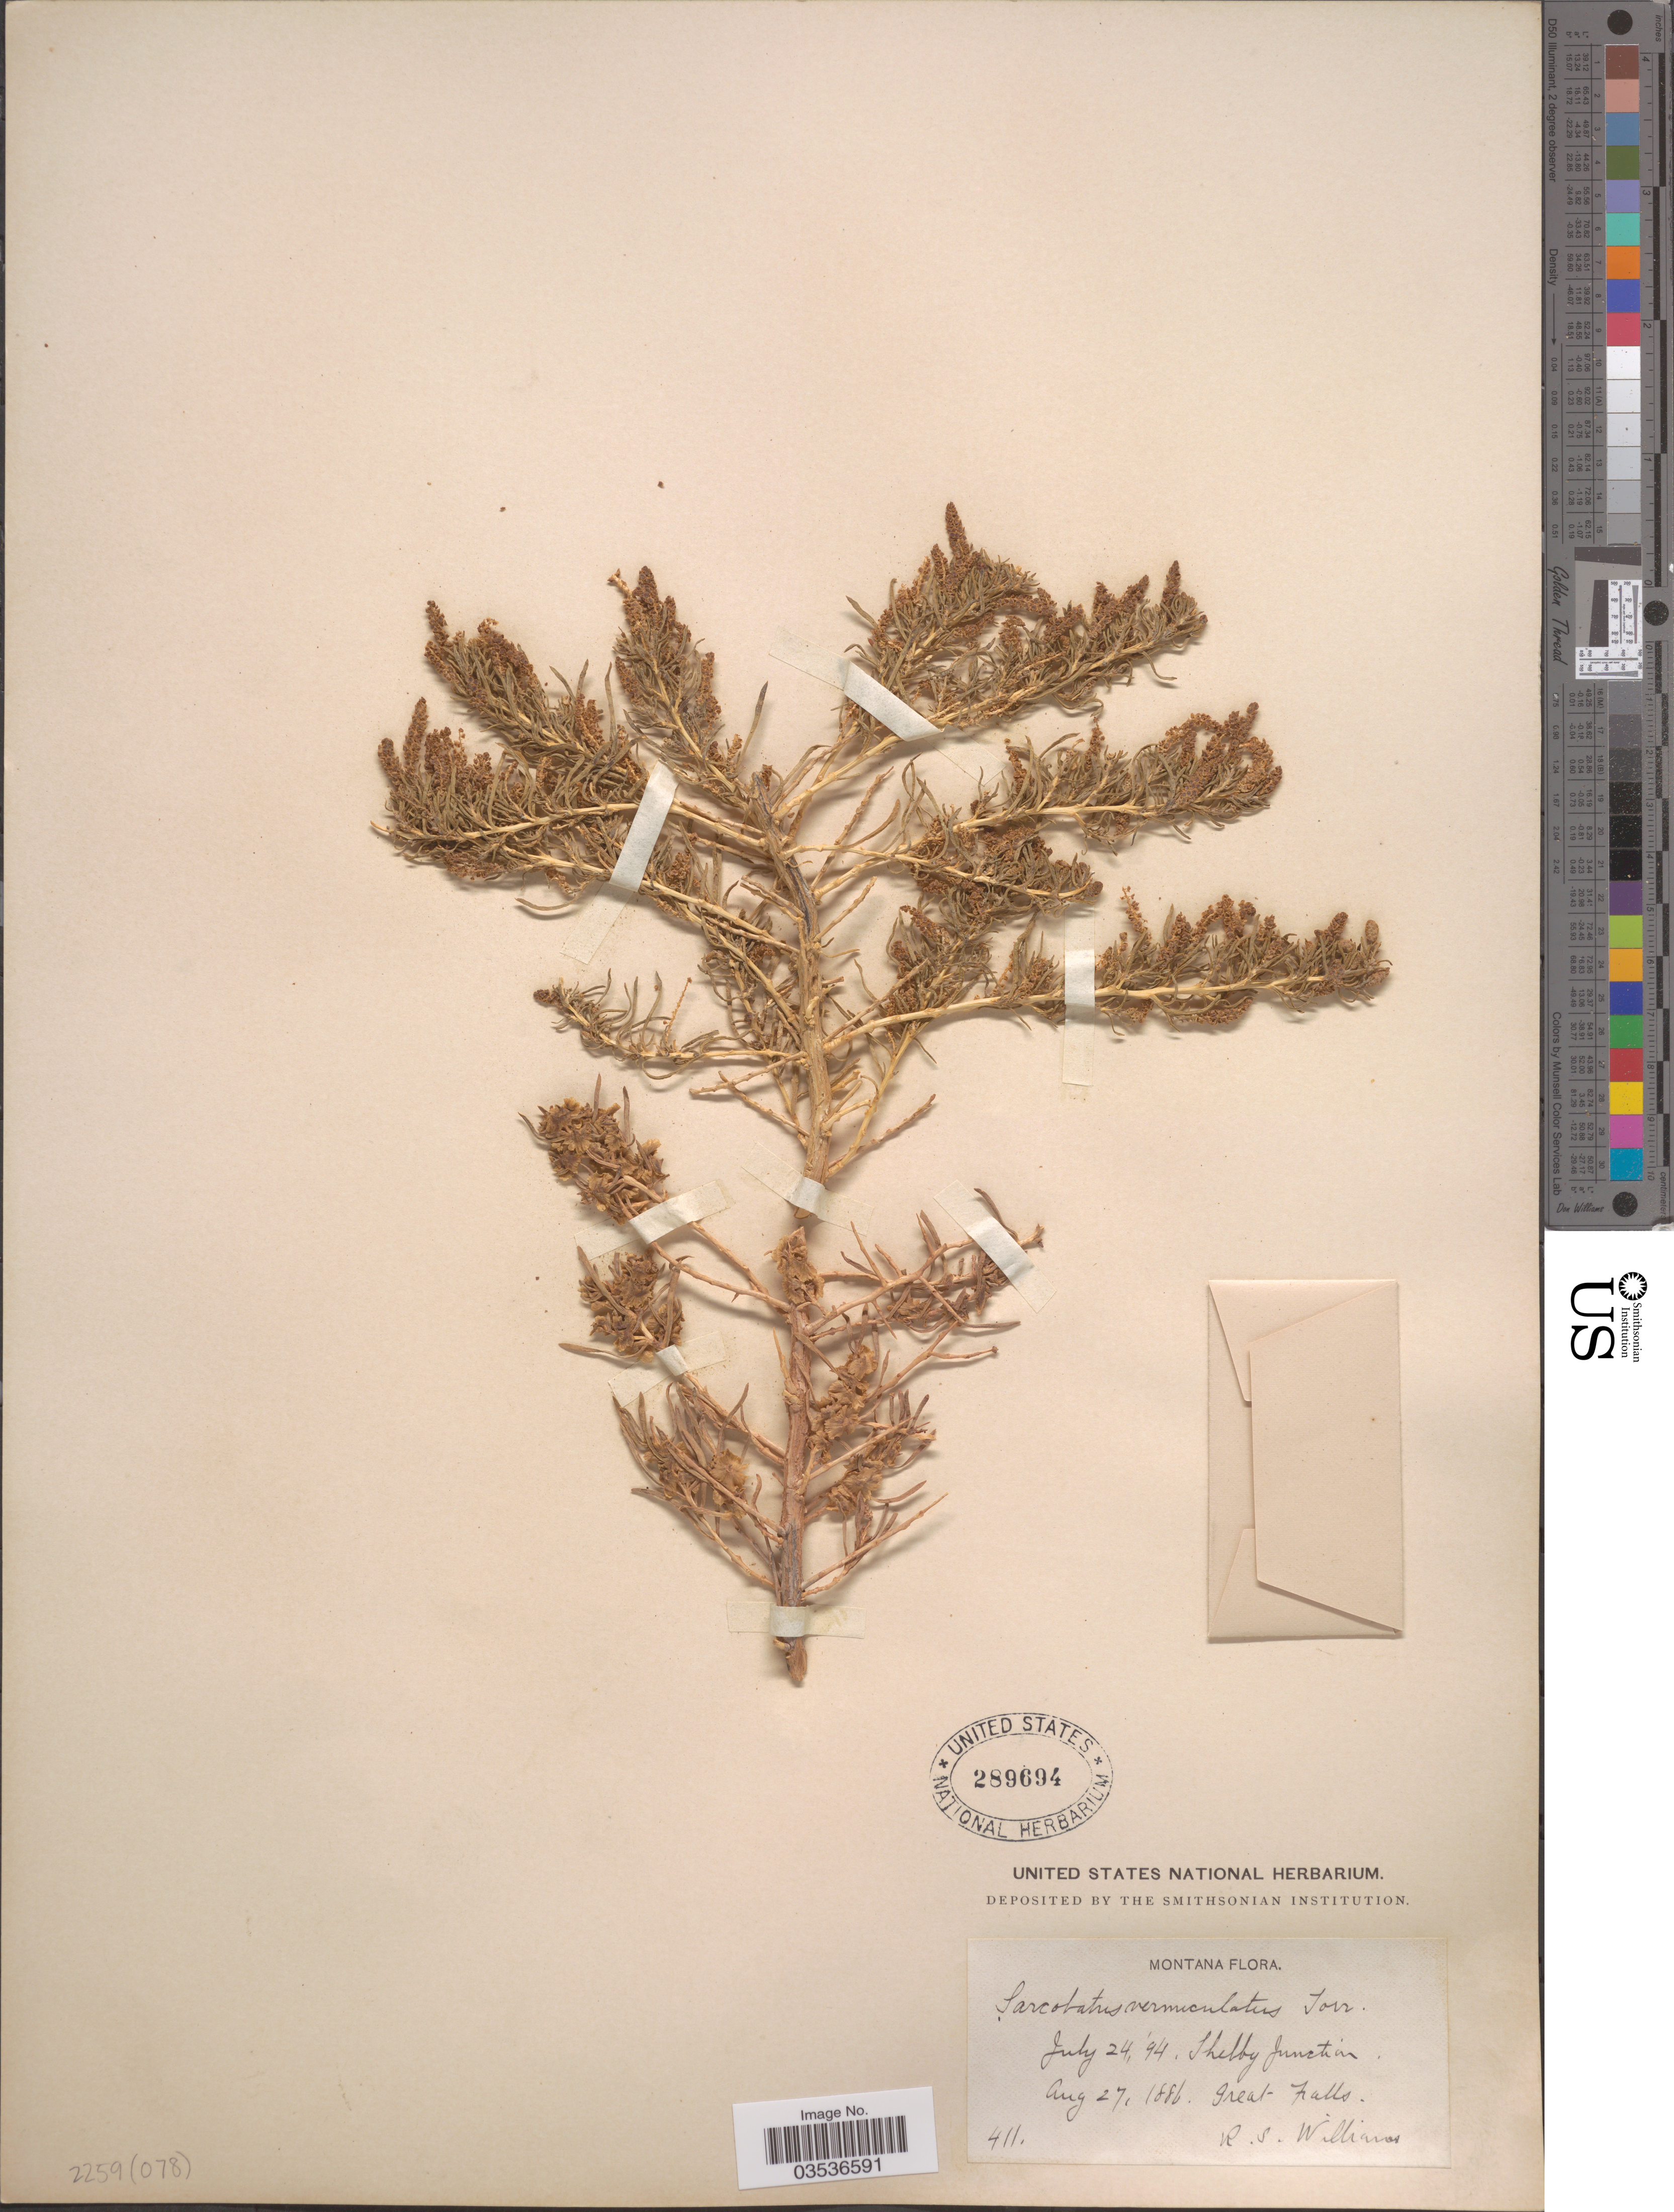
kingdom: Plantae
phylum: Tracheophyta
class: Magnoliopsida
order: Caryophyllales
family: Sarcobataceae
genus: Sarcobatus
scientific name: Sarcobatus vermiculatus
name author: (Hook.) Torr.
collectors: R. S. Williams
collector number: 411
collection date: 1886-08-27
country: United States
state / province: Montana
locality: Shelby Junction. Great Falls.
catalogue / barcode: US 289694